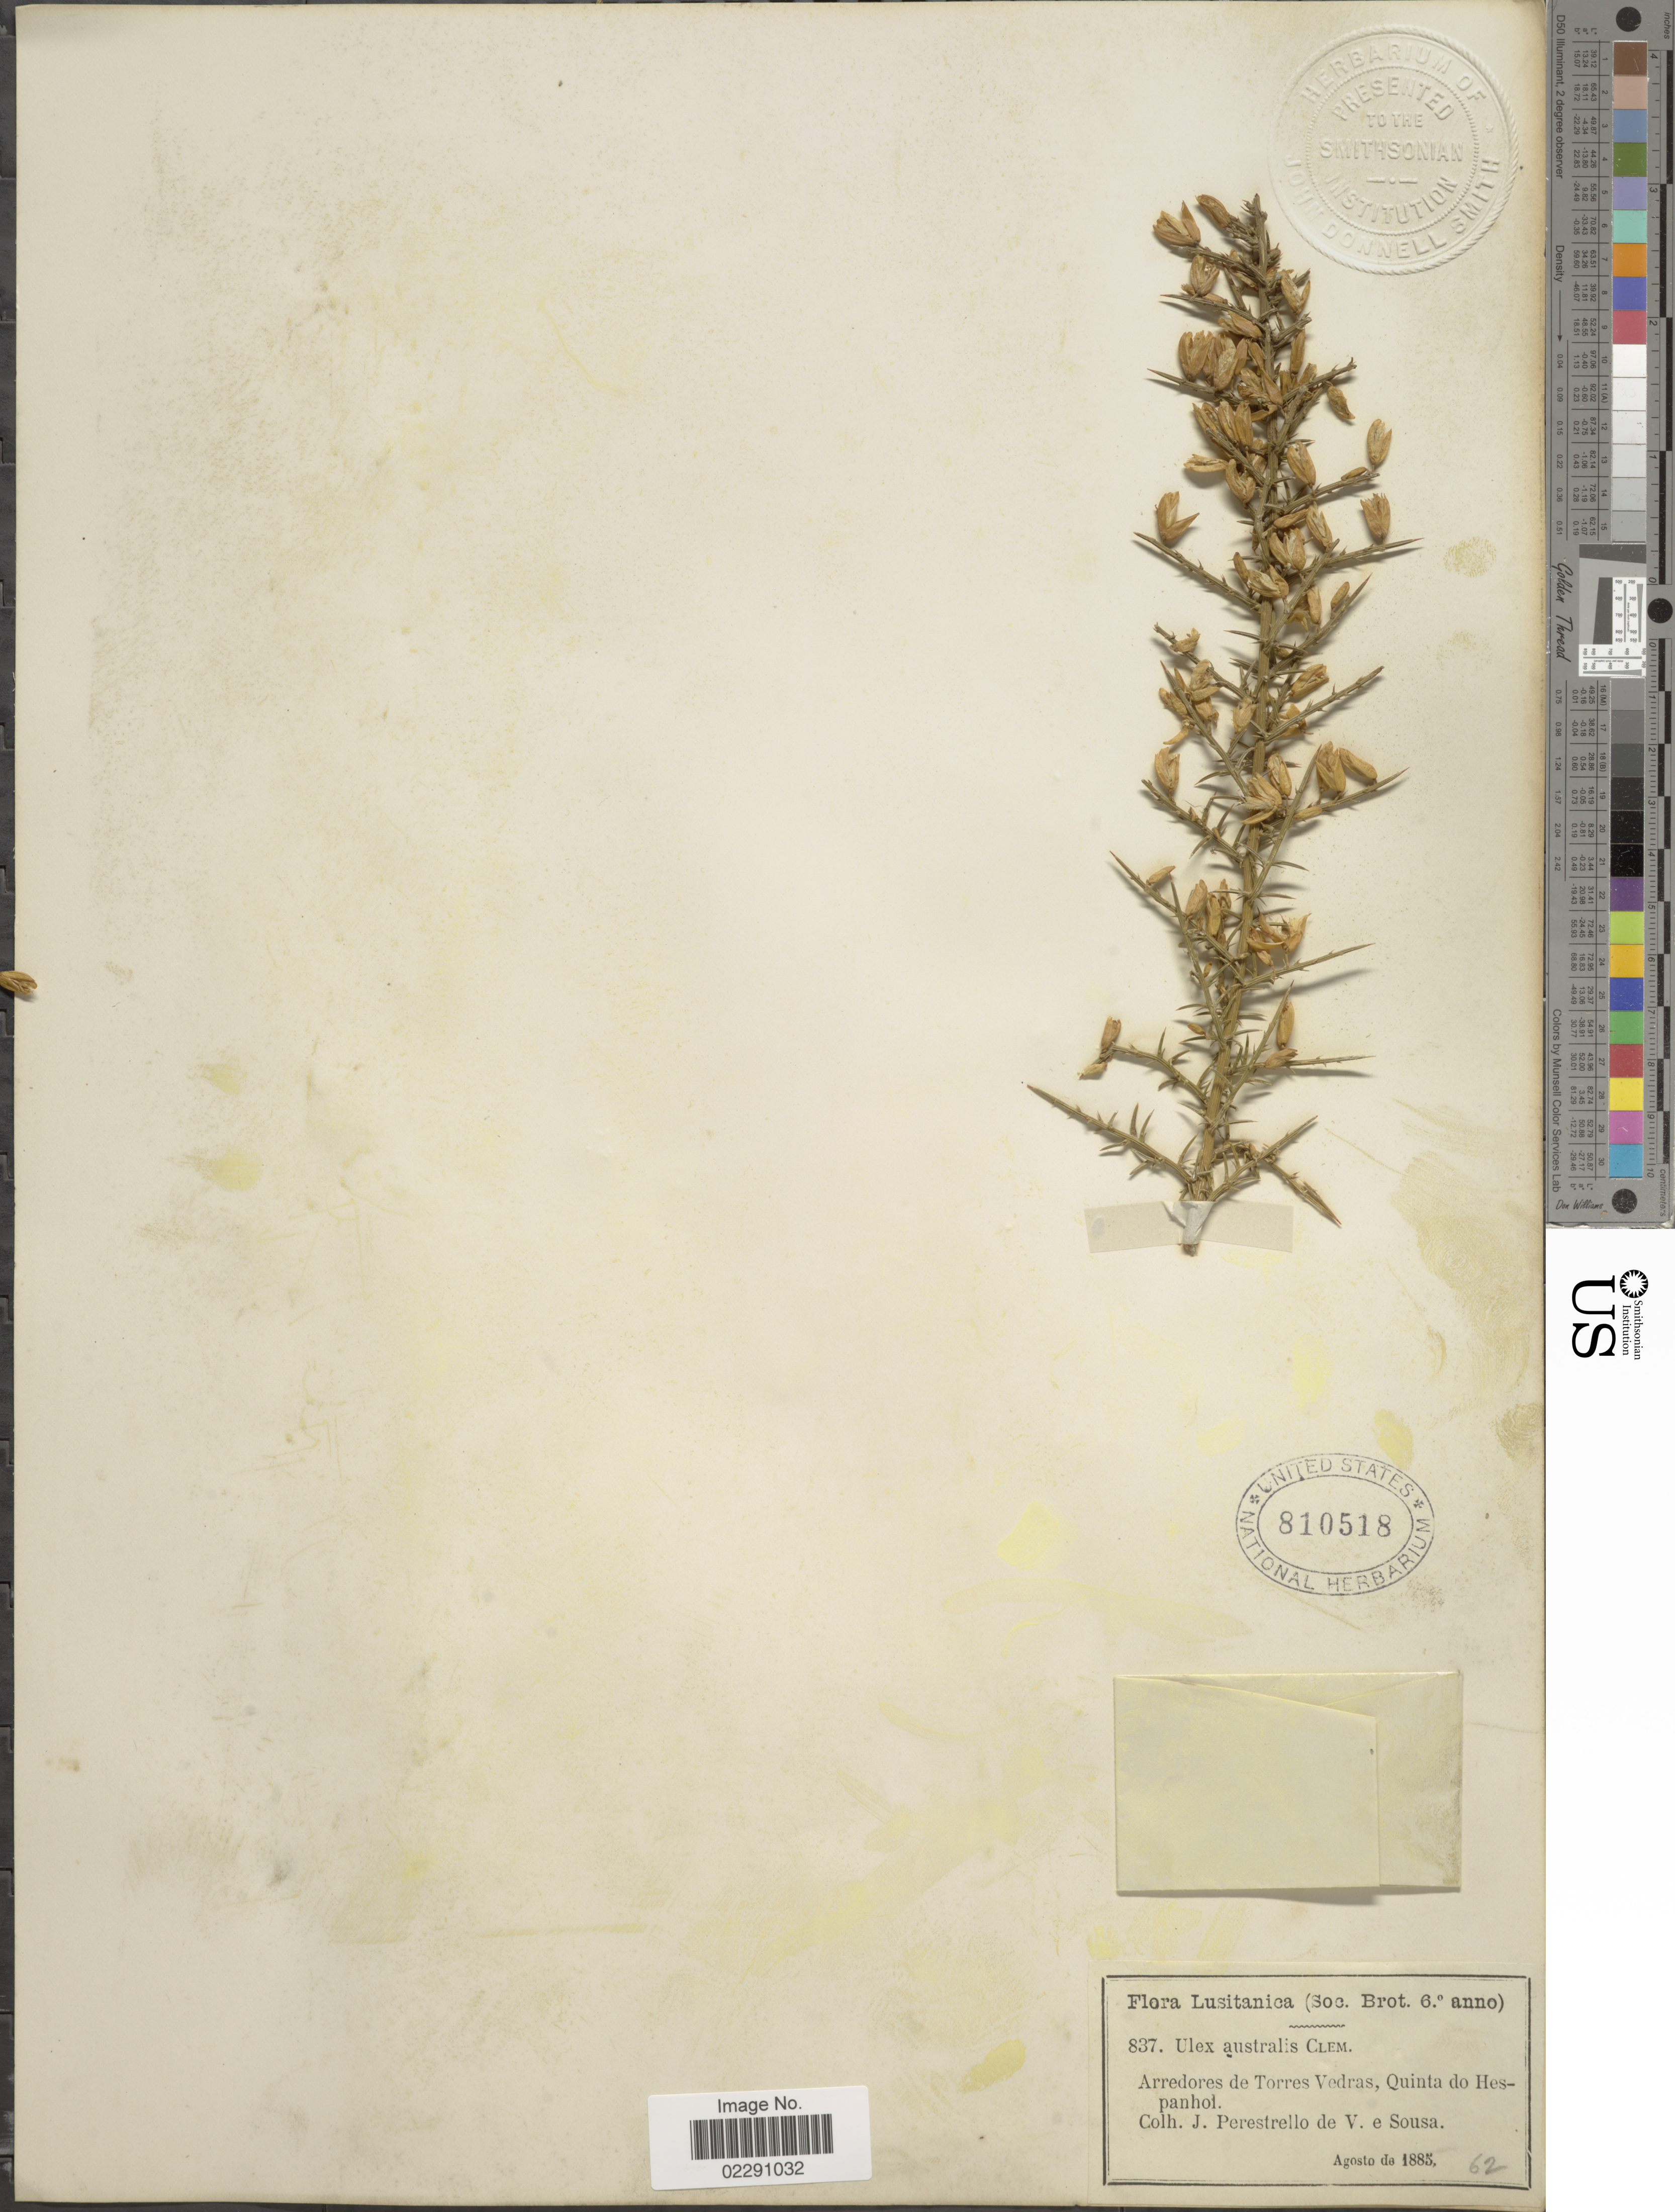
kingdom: Plantae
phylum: Tracheophyta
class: Magnoliopsida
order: Fabales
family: Fabaceae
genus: Ulex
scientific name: Ulex australis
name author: M. Funk ex Webb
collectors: J. Perestrello de V. & -. Sousa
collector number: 837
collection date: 1885-08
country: Portugal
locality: Lusitanica, arredores de Torres Vedras, Quinta do Hespanhol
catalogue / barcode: US 810518